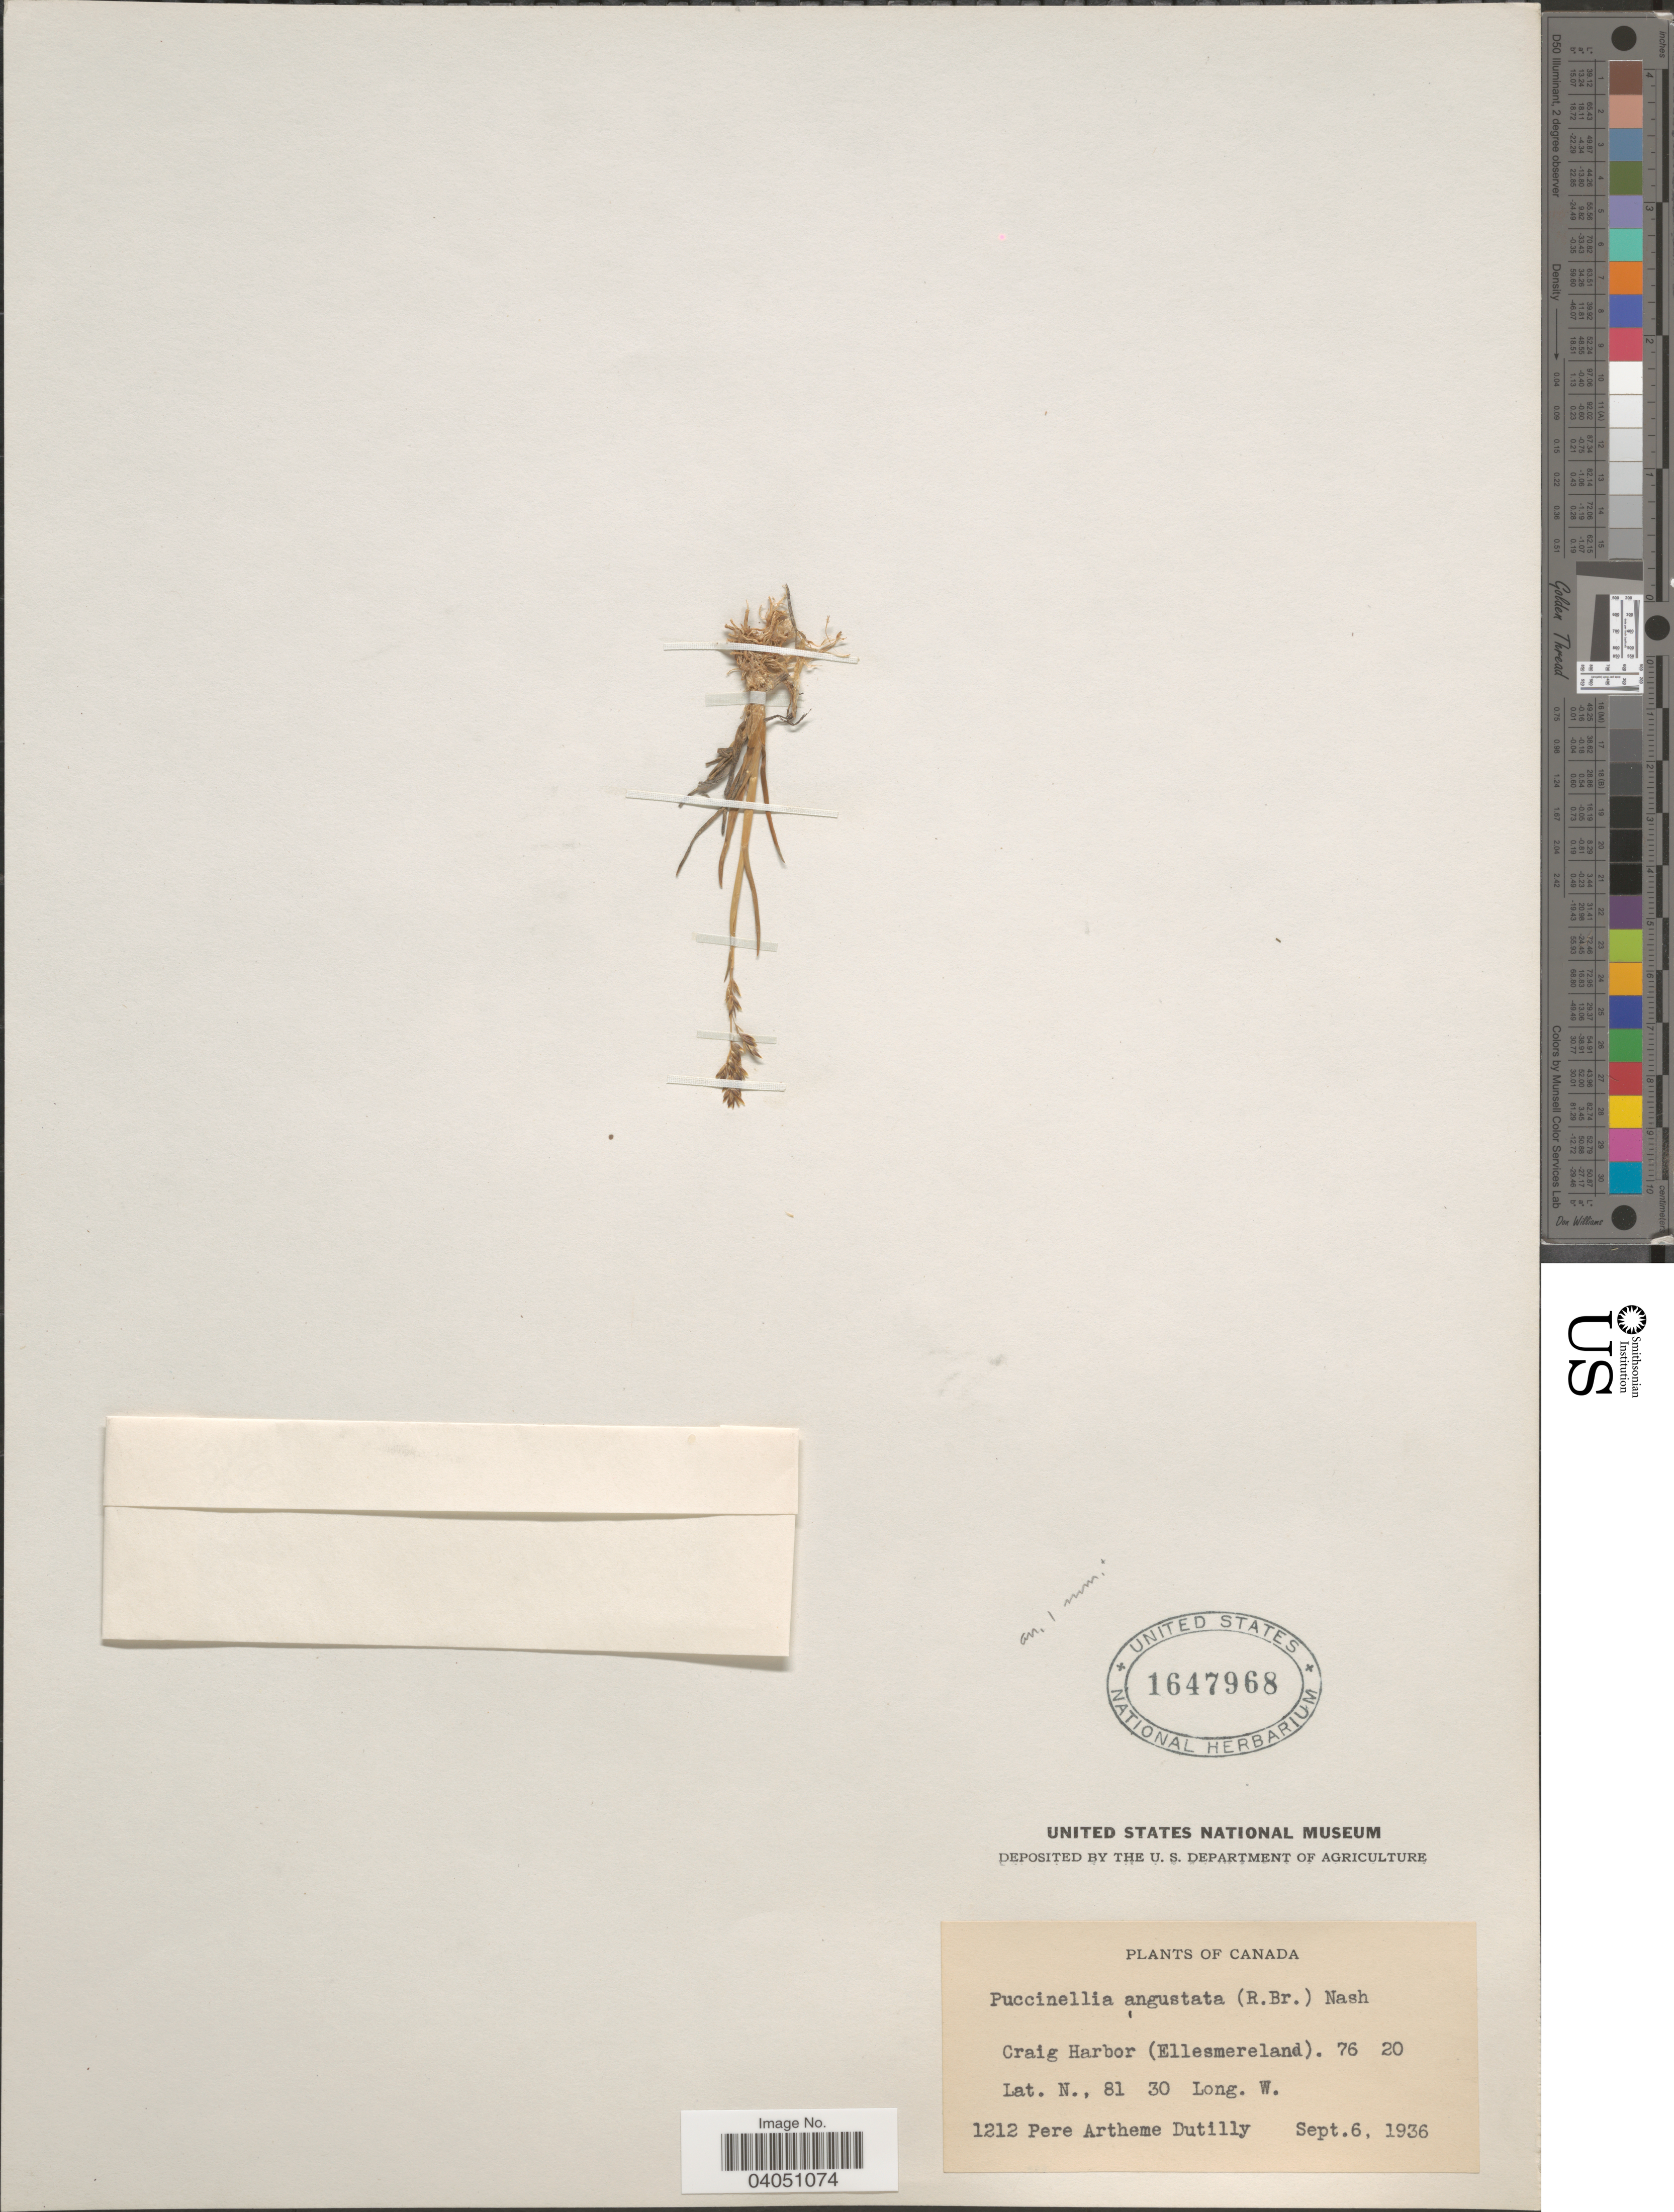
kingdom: Plantae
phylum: Tracheophyta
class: Liliopsida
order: Poales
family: Poaceae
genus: Puccinellia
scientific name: Puccinellia angustata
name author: (R. Br.) Nash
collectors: P. Dutilly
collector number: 1212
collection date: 1936-09-06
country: Canada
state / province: Nunavut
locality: Craig Harbor (Ellesmereland). 76 20 [unsure placement].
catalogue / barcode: US 1647968